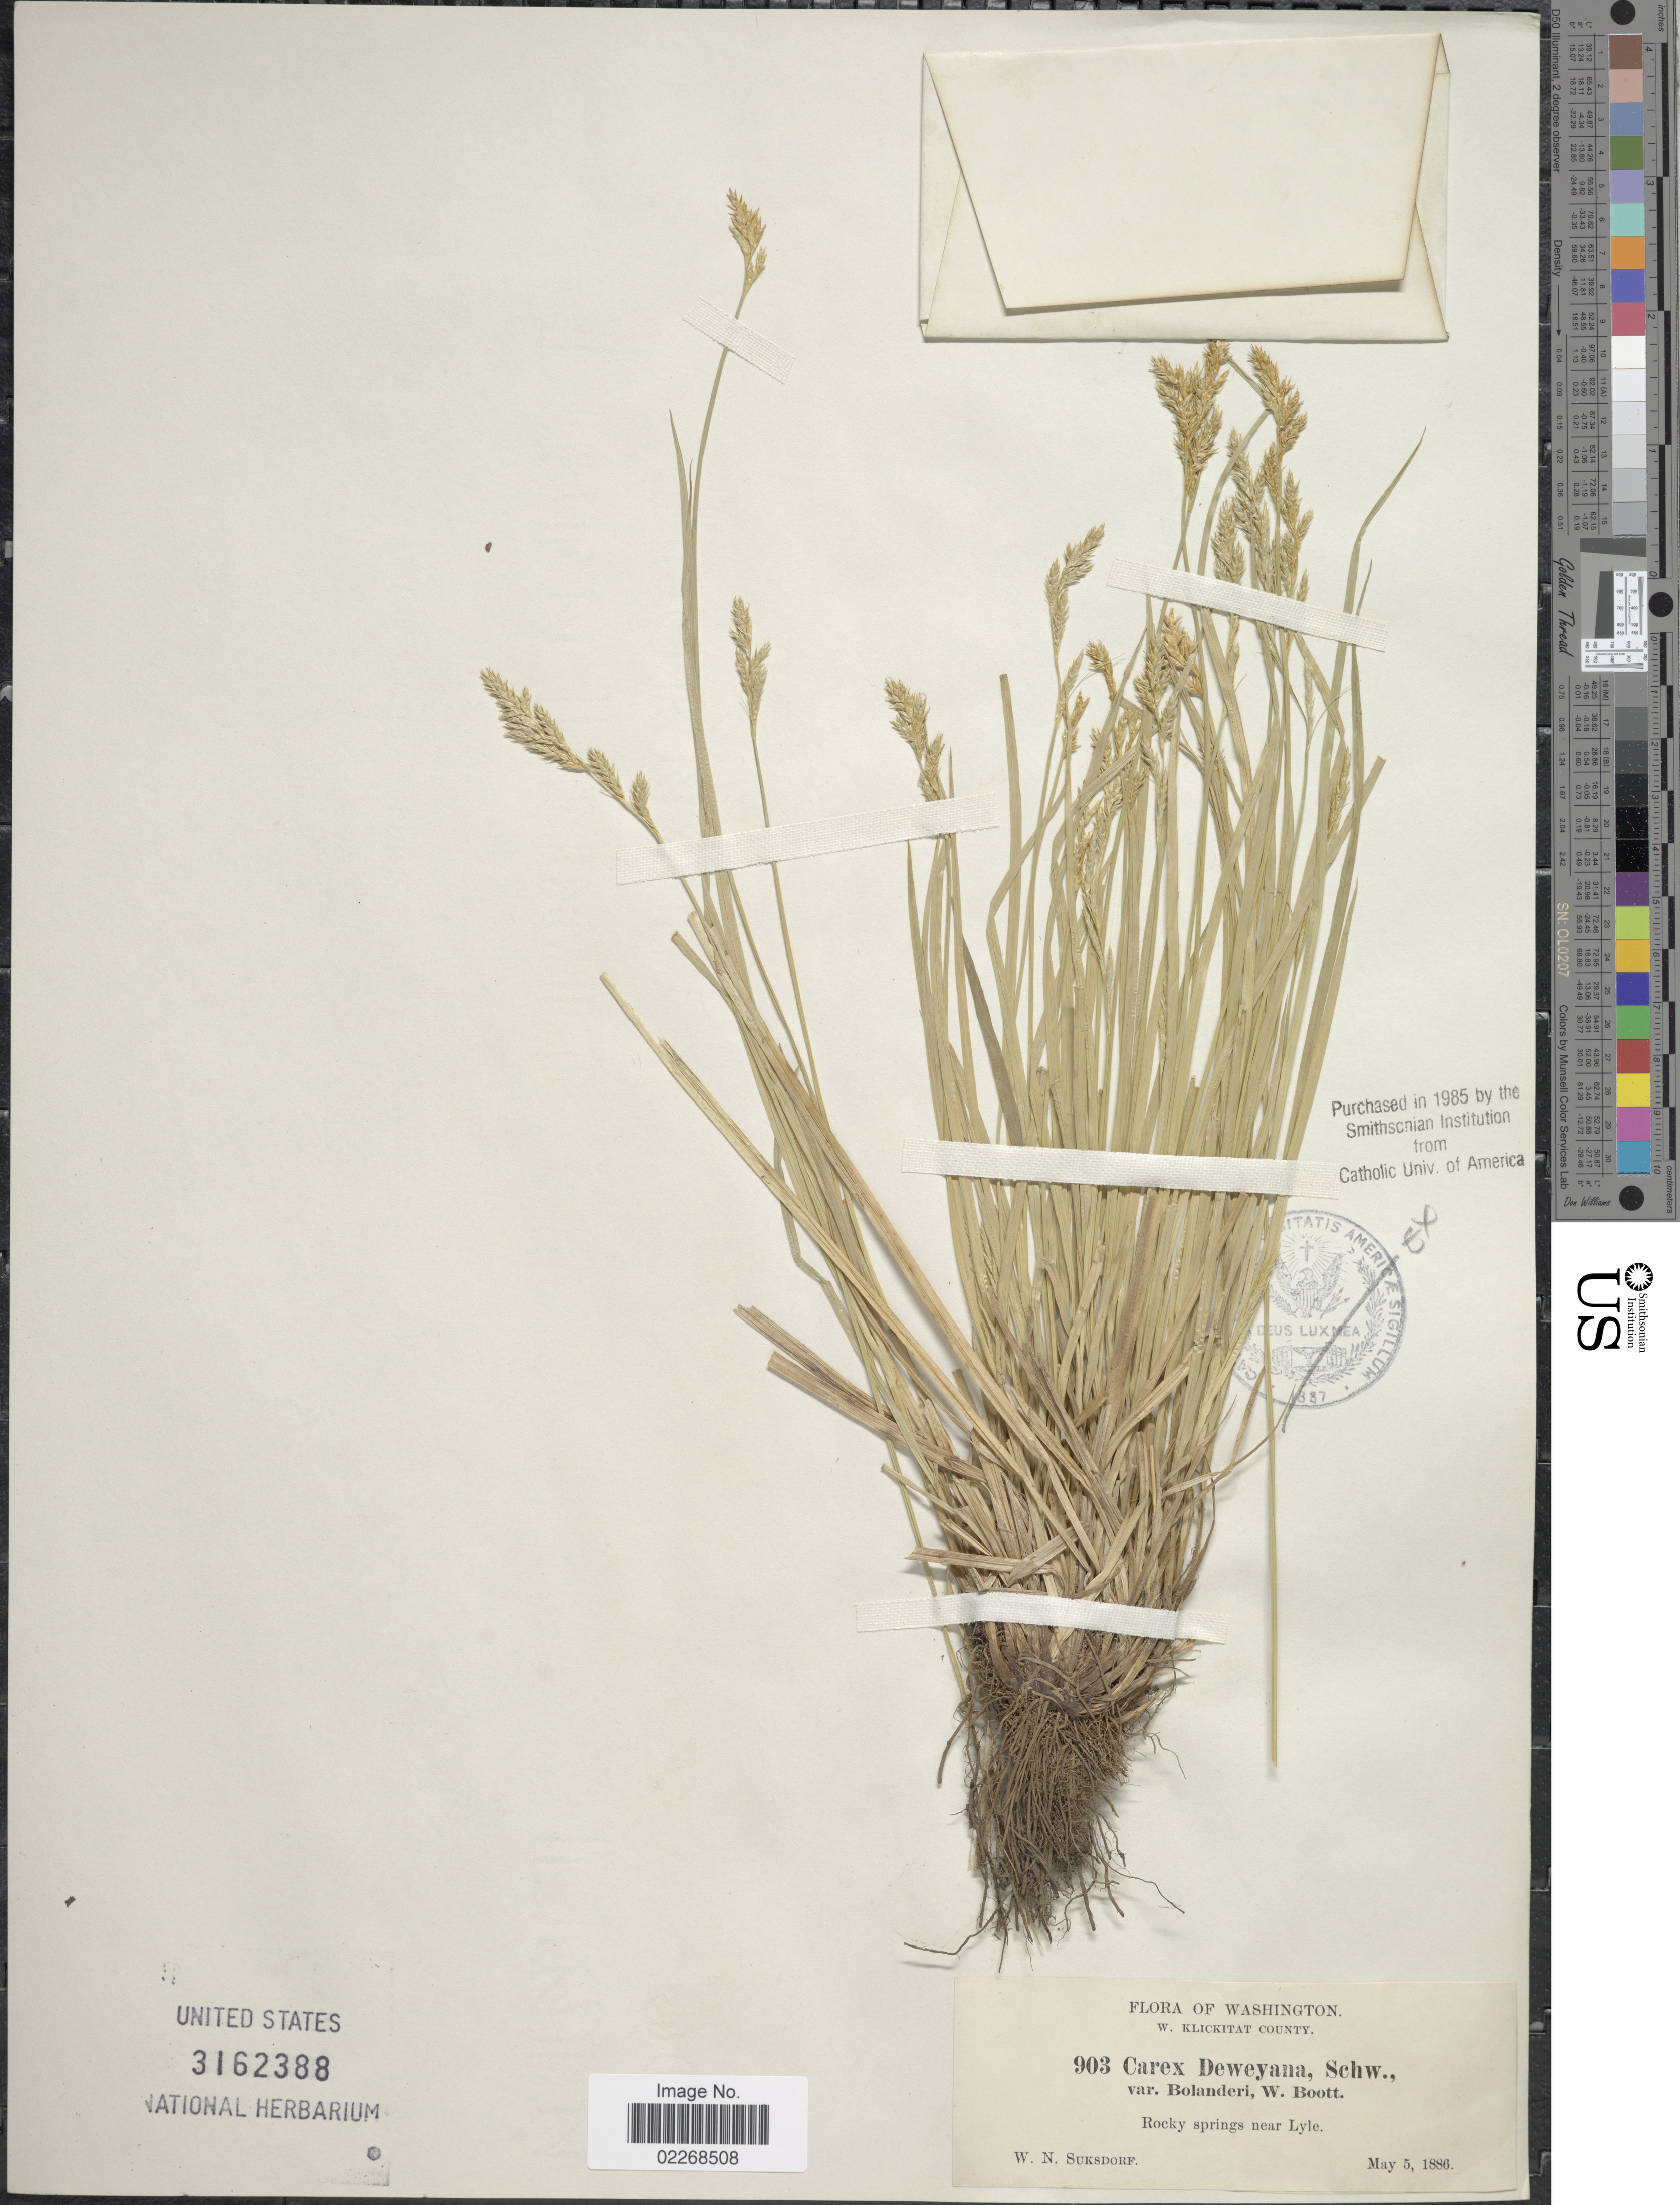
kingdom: Plantae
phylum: Tracheophyta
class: Liliopsida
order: Poales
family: Cyperaceae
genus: Carex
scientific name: Carex deweyana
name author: Schwein.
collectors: W. N. Suksdorf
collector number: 903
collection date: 1886-05-05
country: United States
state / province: Washington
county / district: Klickitat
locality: W. Klickitat County, rocky springs near Lye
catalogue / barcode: US 3162388